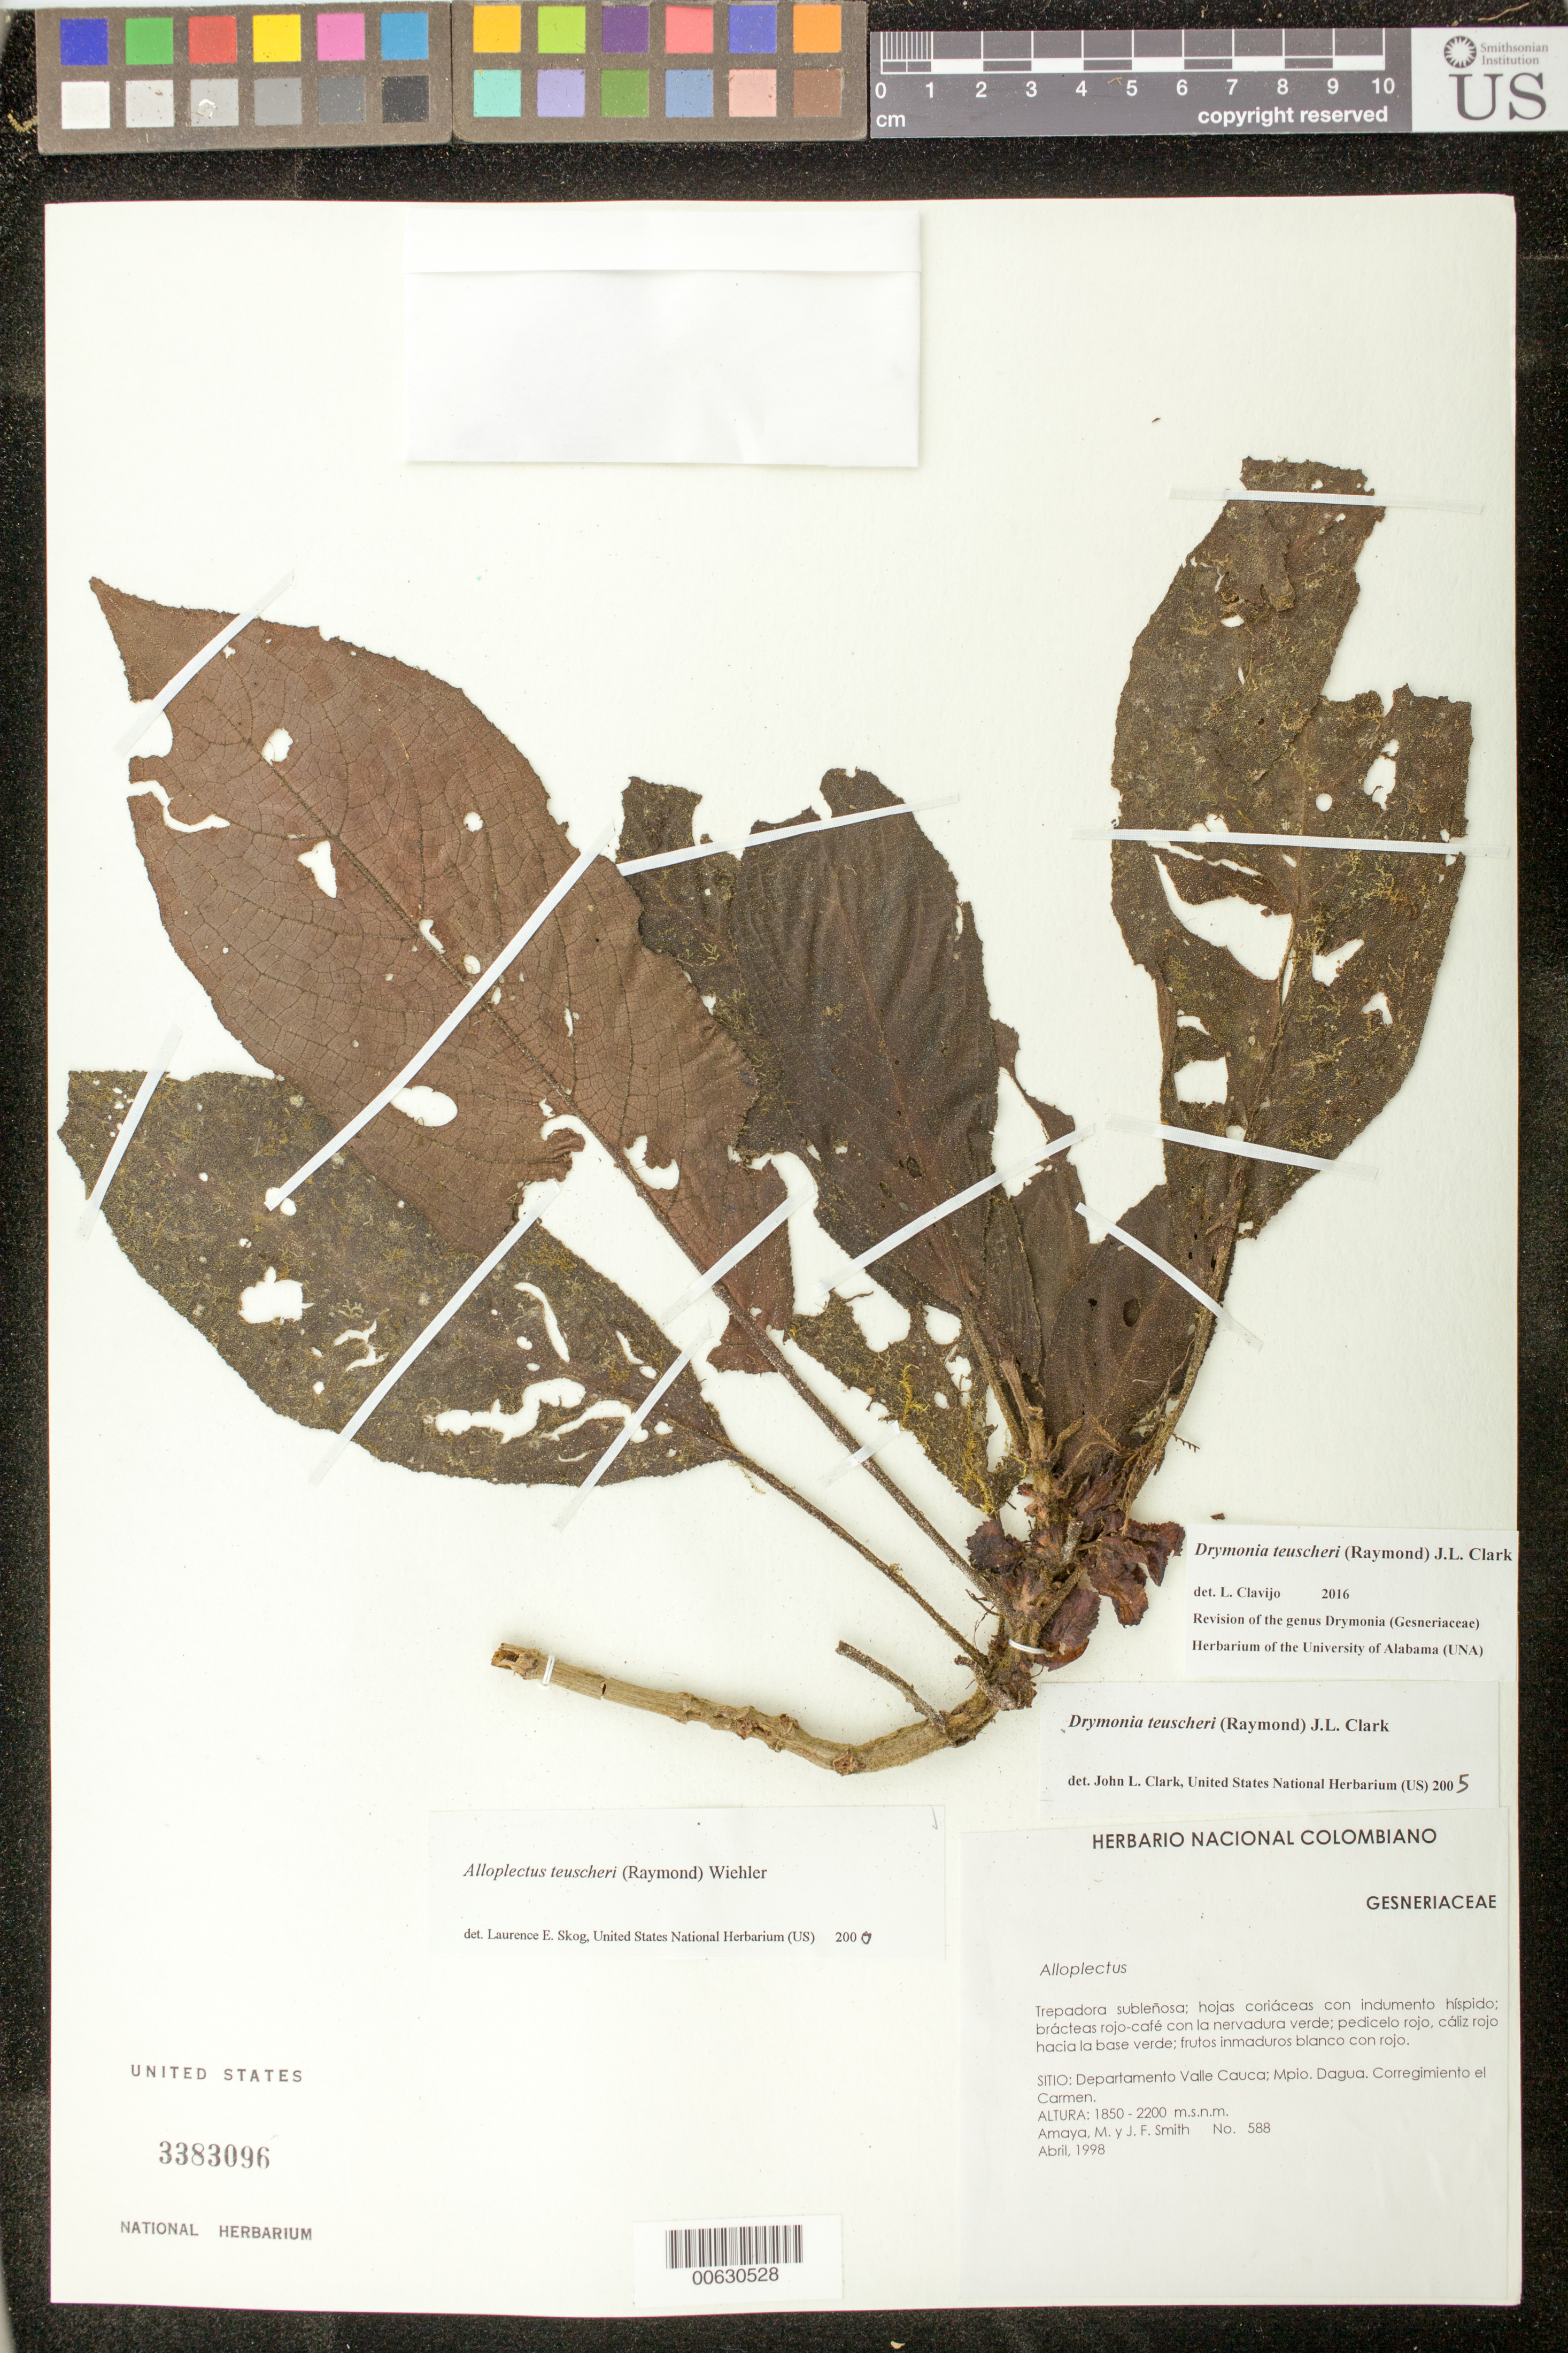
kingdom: Plantae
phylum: Tracheophyta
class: Magnoliopsida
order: Lamiales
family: Gesneriaceae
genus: Drymonia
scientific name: Drymonia teuscheri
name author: (Raymond) J.L. Clark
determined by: Clark, J. L., (SEL), The Marie Selby Botanical Garden (UNITED STATES)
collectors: M. Amaya & J. F. Smith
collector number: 588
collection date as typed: Apr 1998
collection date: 1998-04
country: Colombia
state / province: Valle del Cauca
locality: Mpio. Dagua. Corregimiento el Carmen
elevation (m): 1850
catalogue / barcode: US 3383096